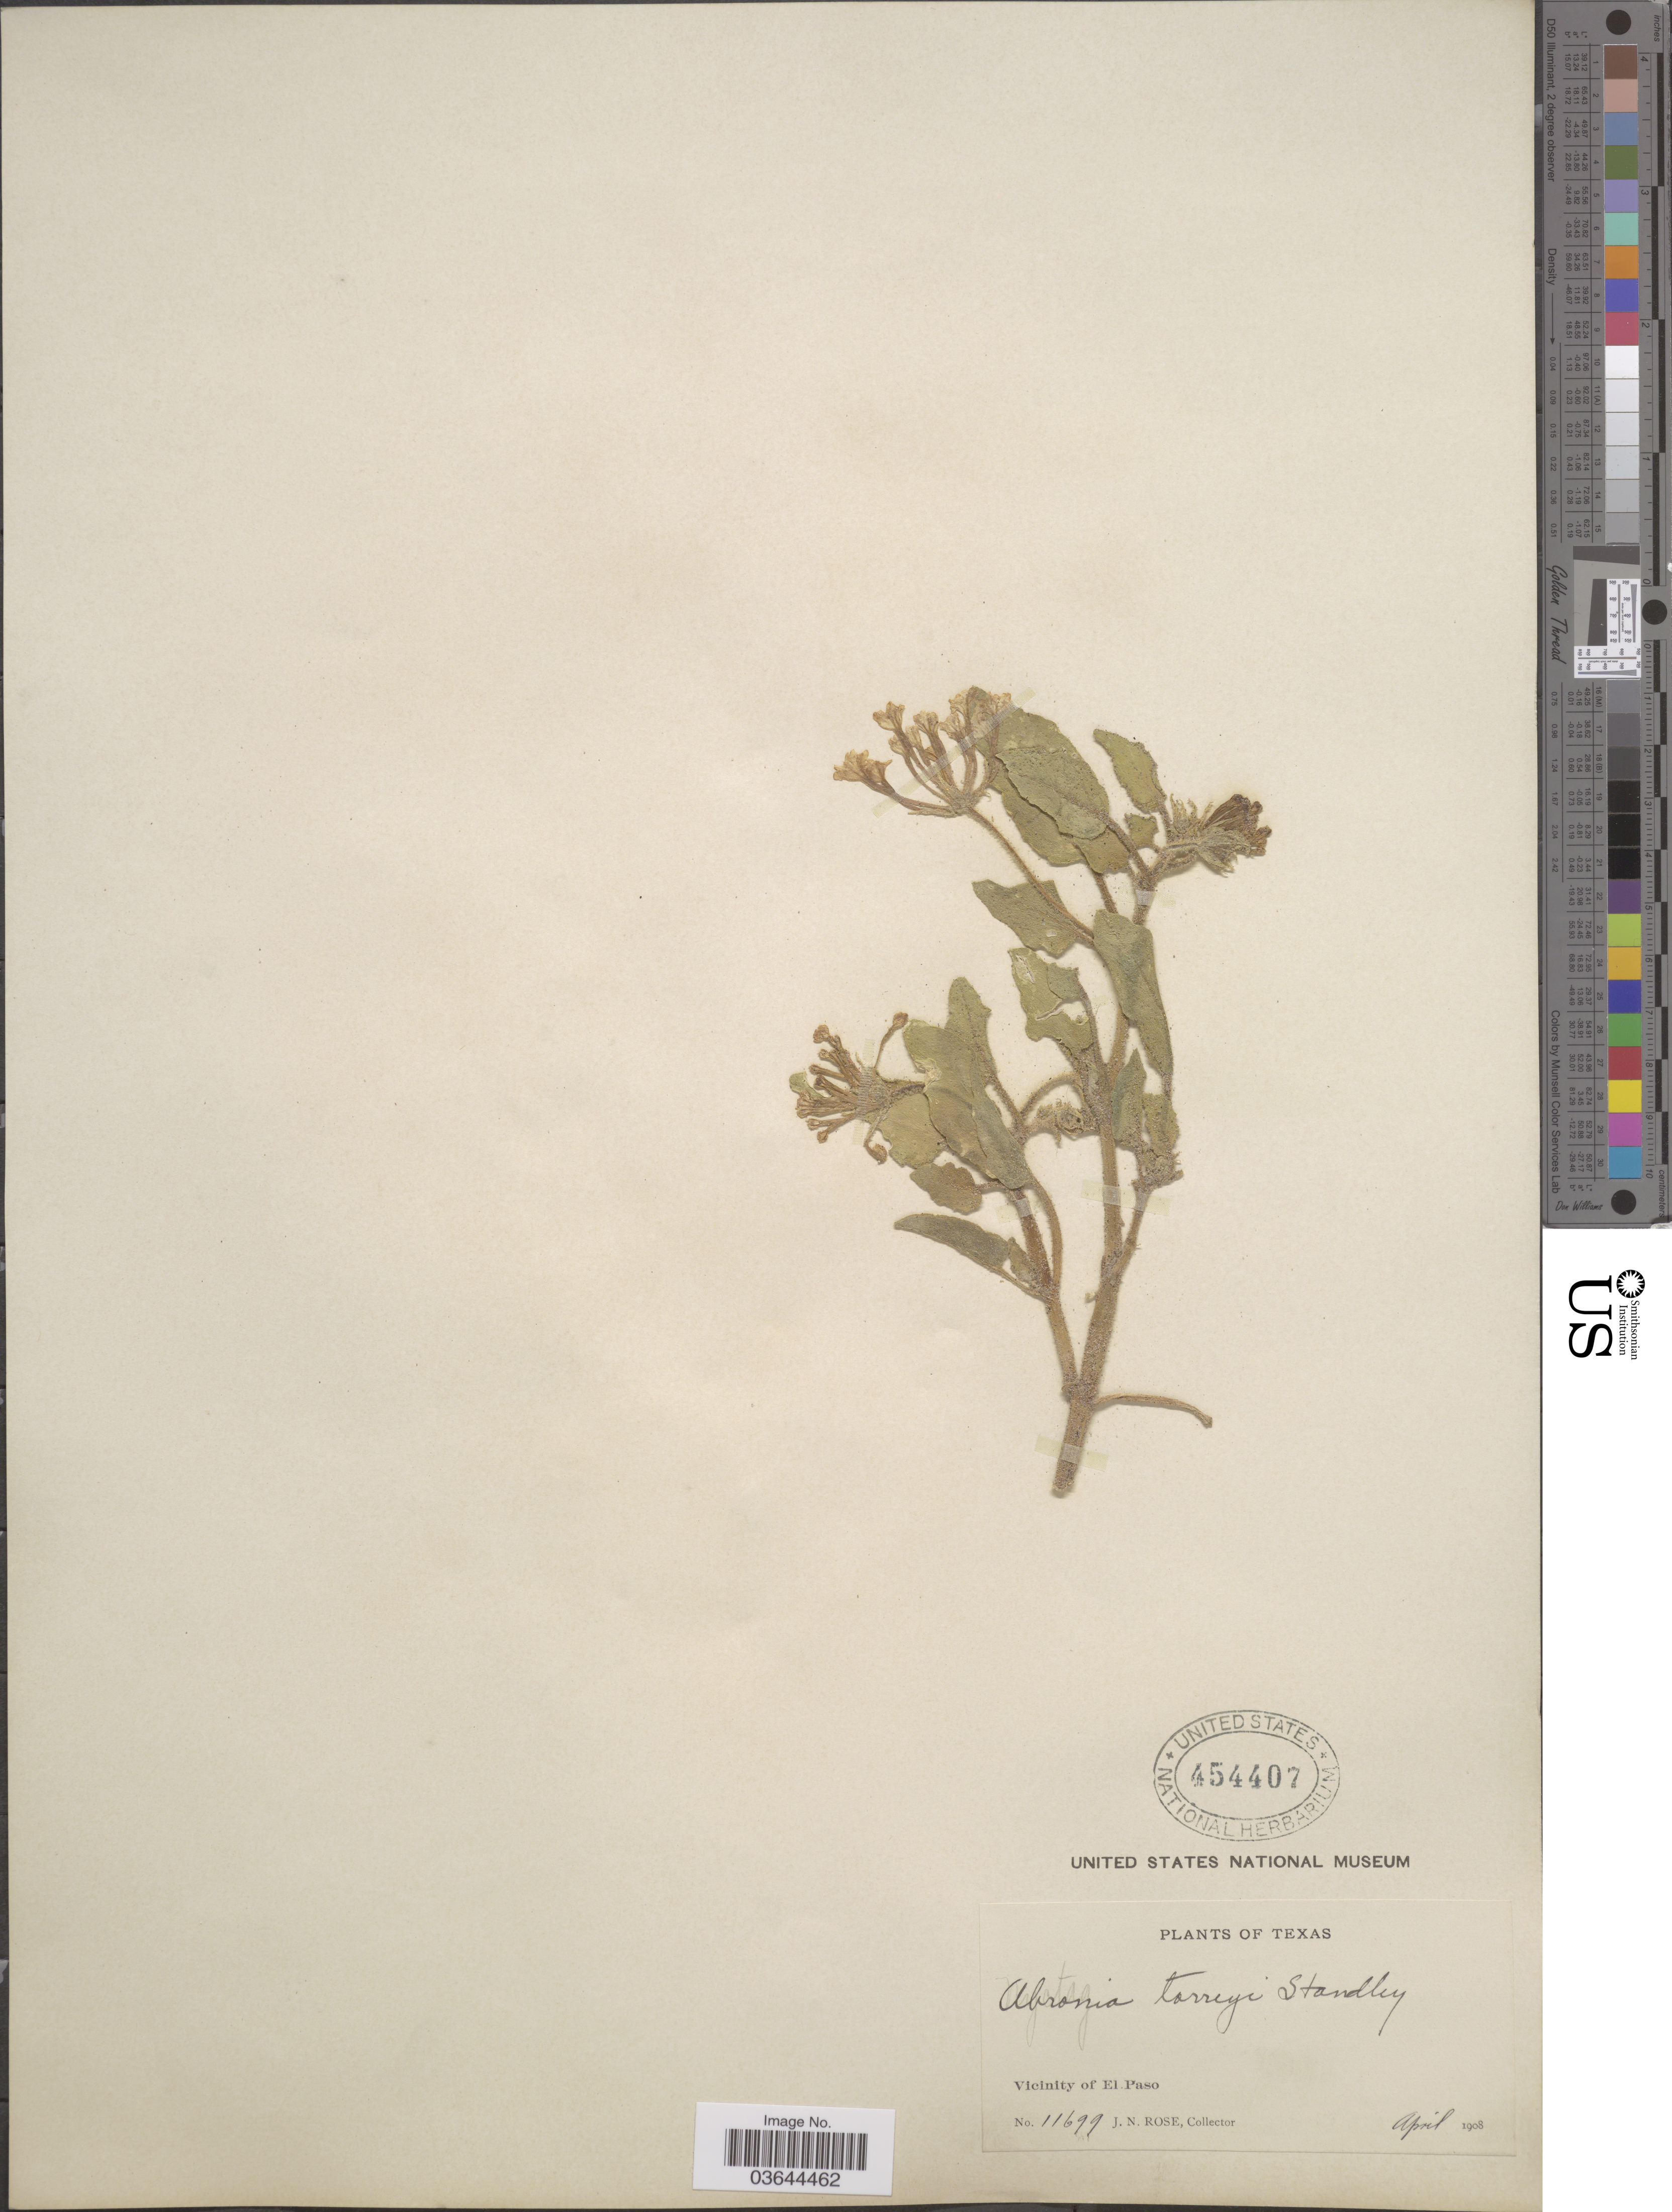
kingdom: Plantae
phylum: Tracheophyta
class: Magnoliopsida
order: Caryophyllales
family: Nyctaginaceae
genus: Abronia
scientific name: Abronia angustifolia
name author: Greene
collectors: J. N. Rose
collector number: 11699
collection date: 1908-04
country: United States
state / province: Texas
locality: Vicinity of El Paso.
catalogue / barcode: US 454407